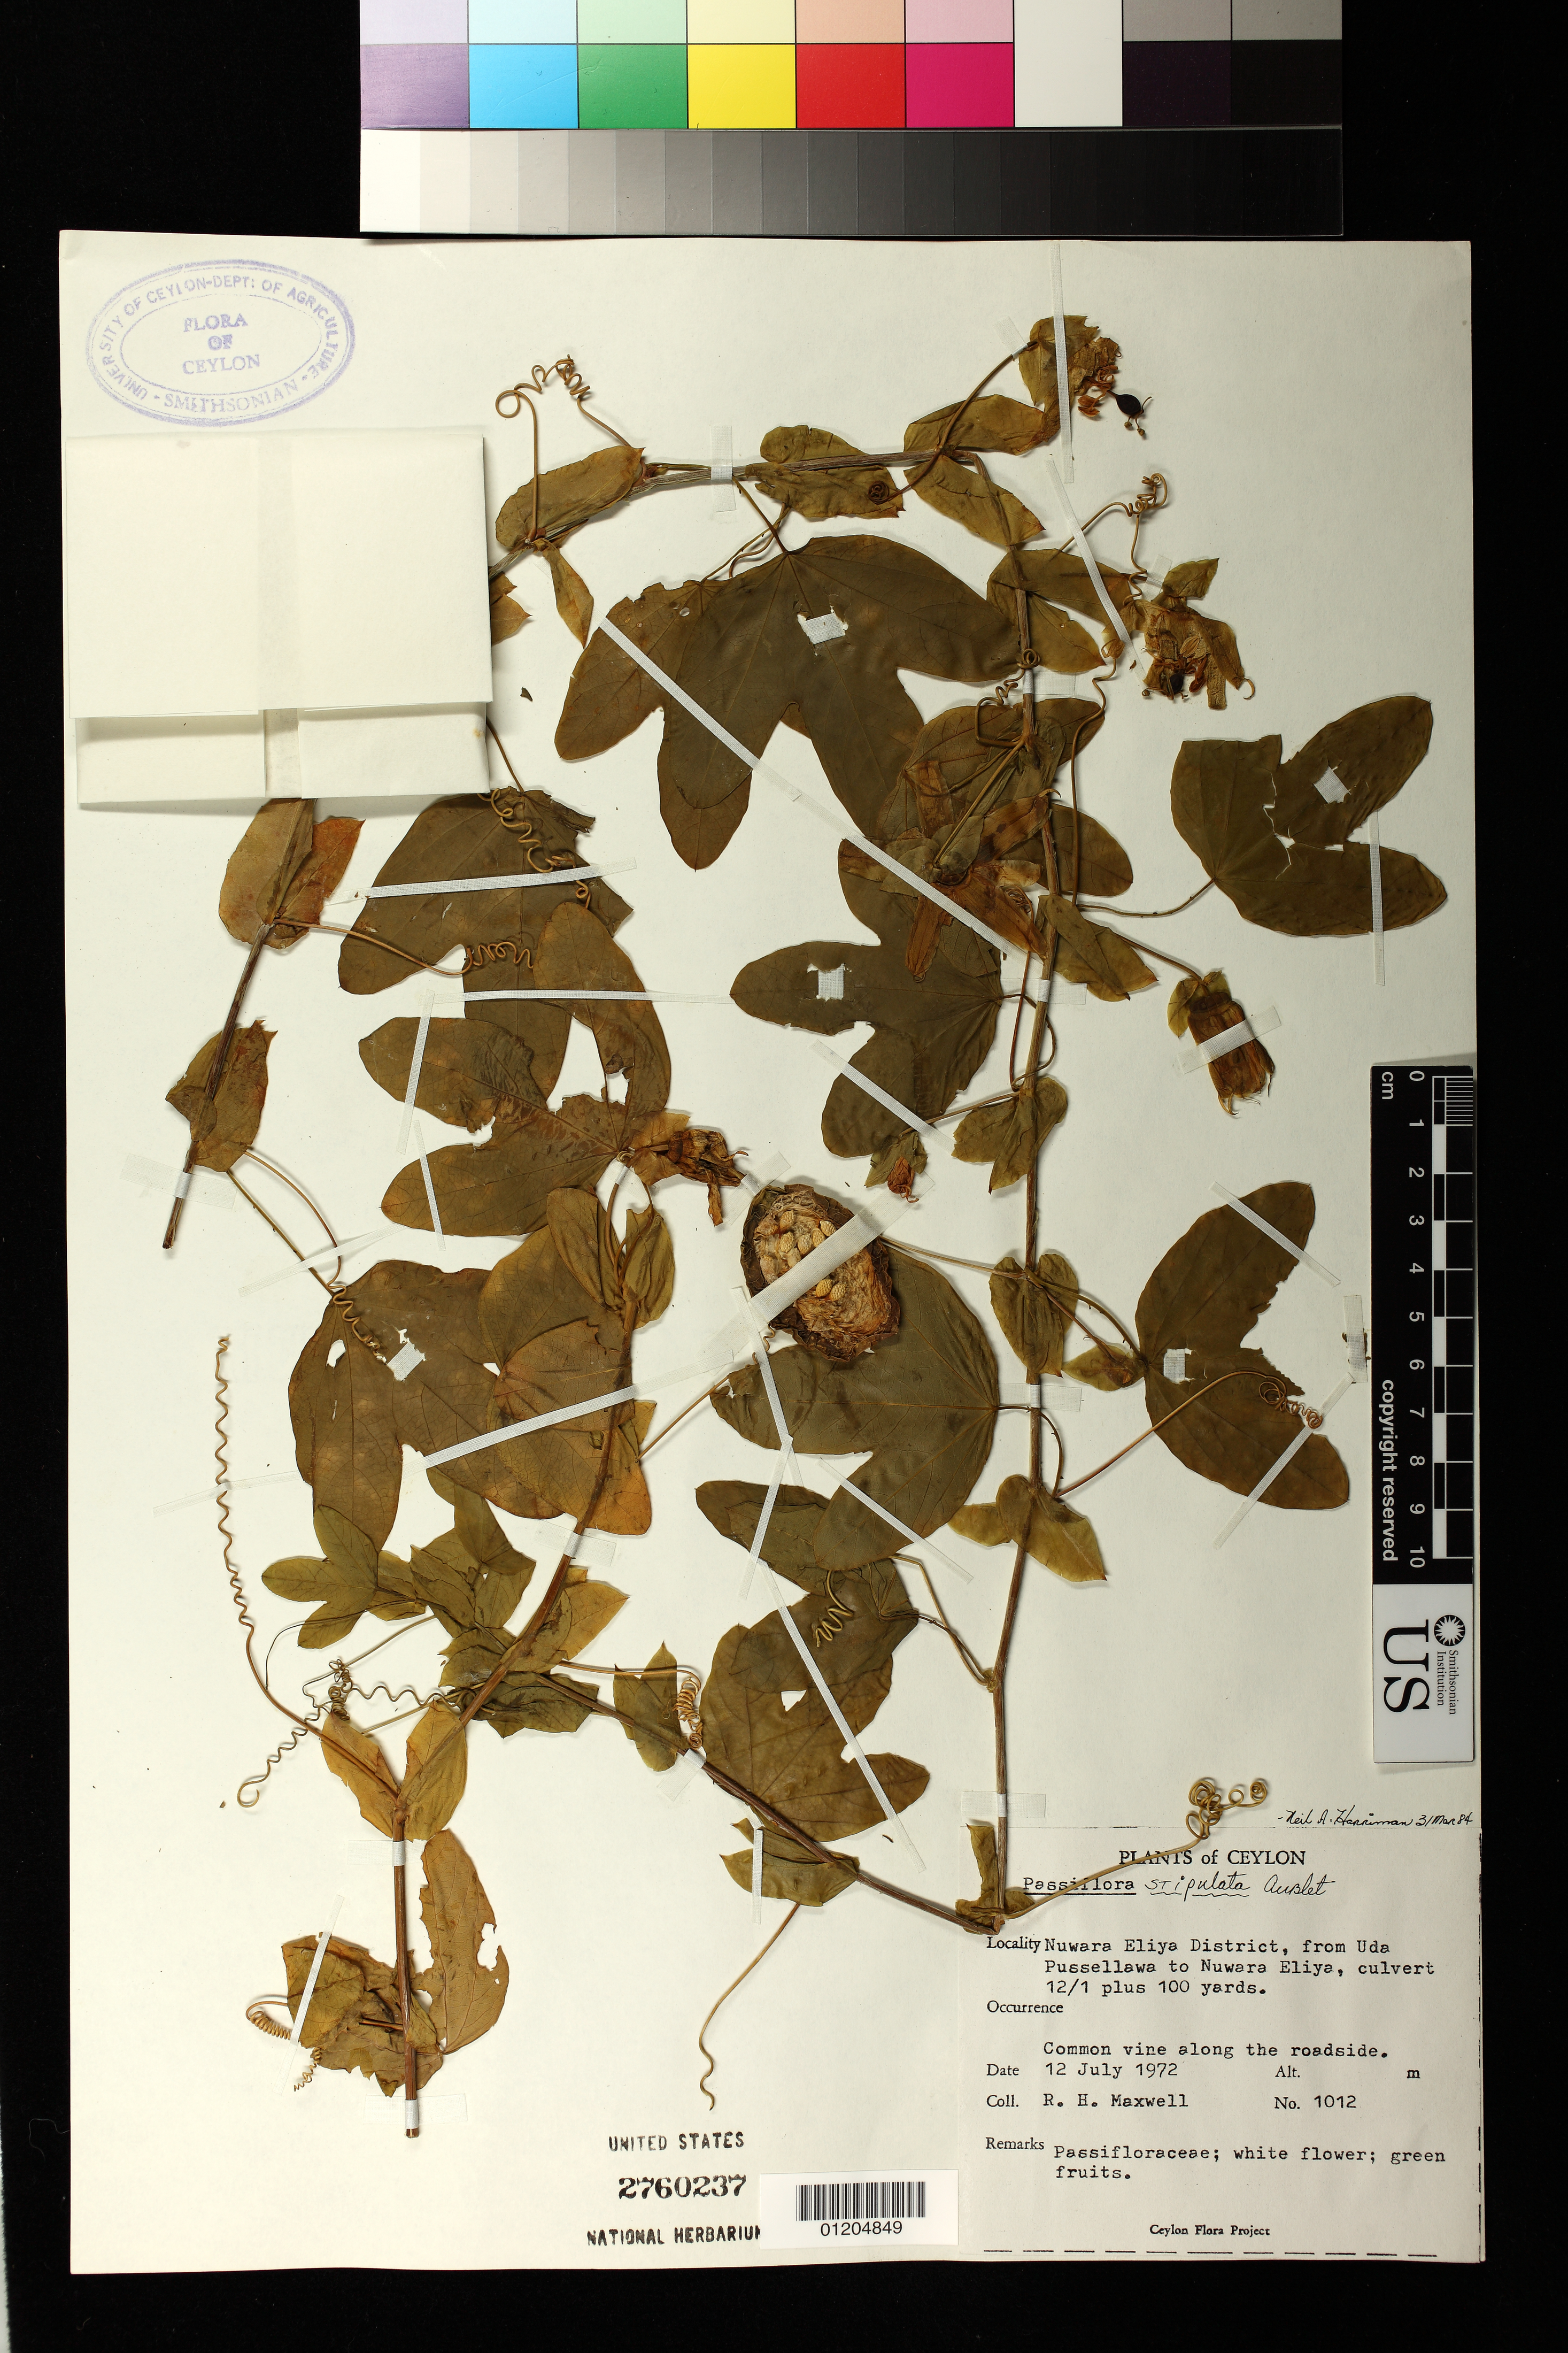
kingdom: Plantae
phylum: Tracheophyta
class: Magnoliopsida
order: Malpighiales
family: Passifloraceae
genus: Passiflora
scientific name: Passiflora subpeltata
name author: Ortega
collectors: R. Maxwell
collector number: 1012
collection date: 1972-07-12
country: Sri Lanka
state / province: Central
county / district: Nuwara Eliya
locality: from Uda Pussellawa to Nuwara Eliya, culvert 12/1 plus 100 yards.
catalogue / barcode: US 2760237